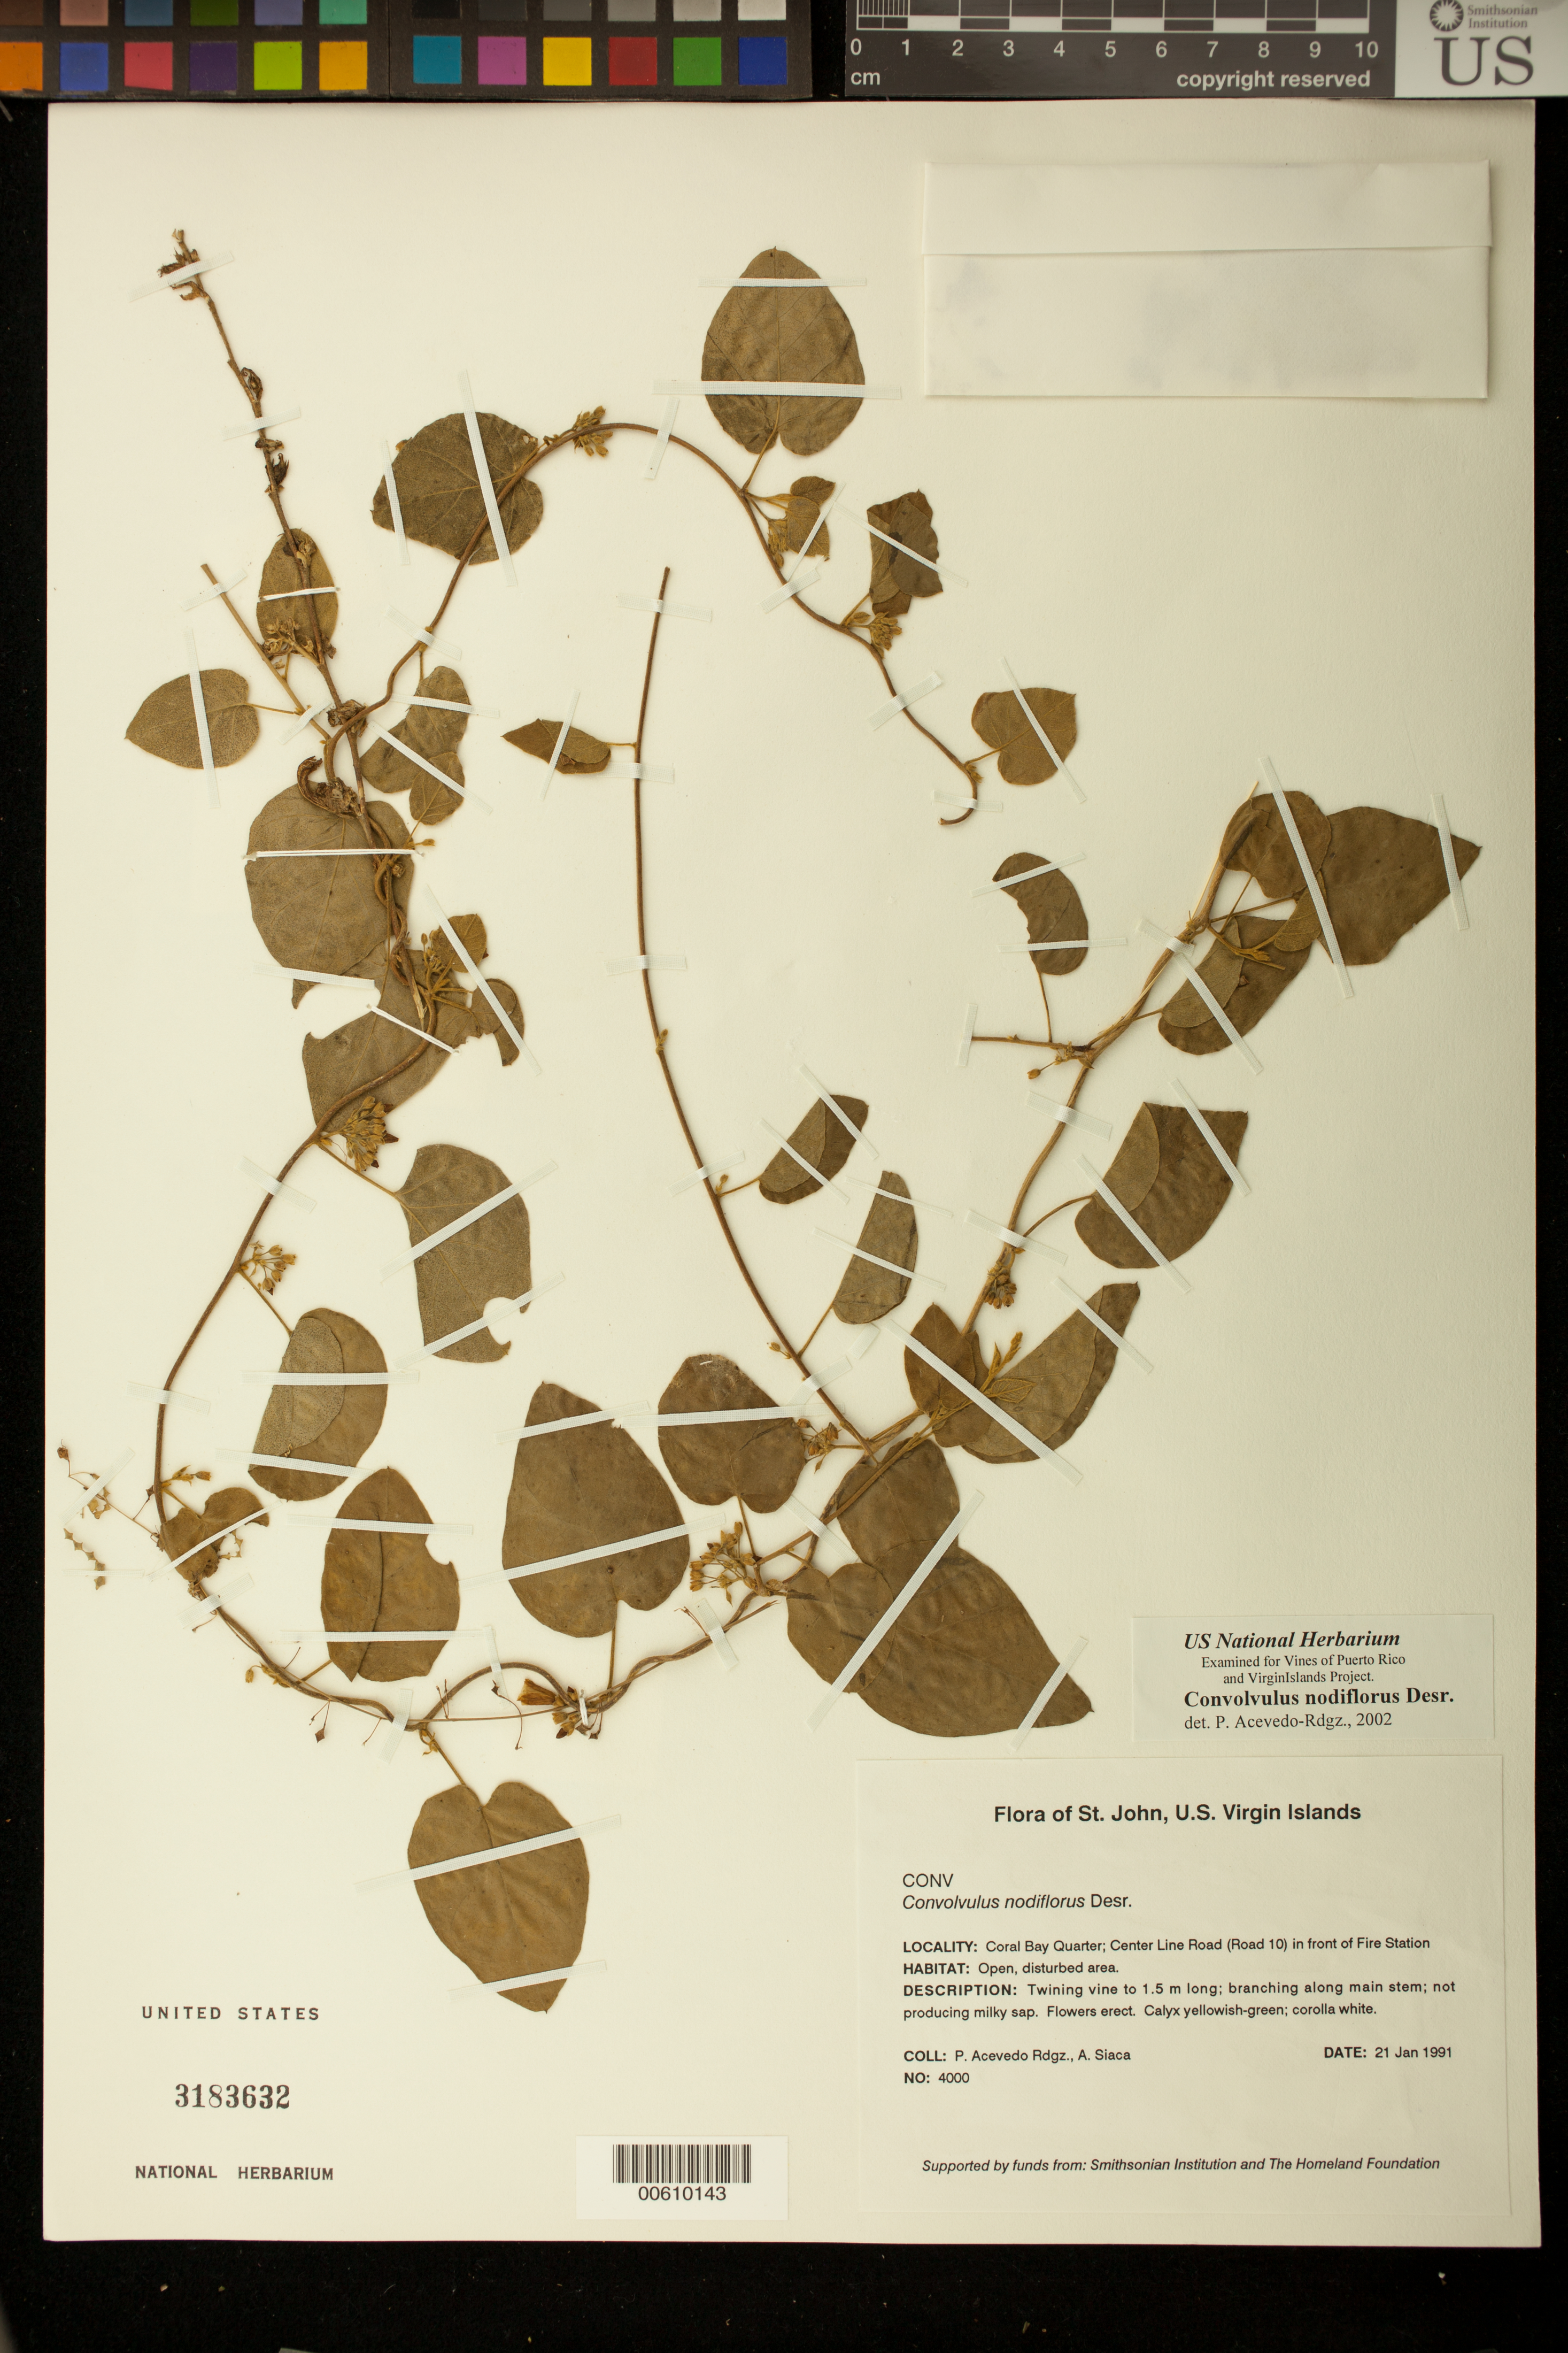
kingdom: Plantae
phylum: Tracheophyta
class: Magnoliopsida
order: Solanales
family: Convolvulaceae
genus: Convolvulus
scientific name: Convolvulus nodiflorus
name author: Desr.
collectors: P. Acevedo-Rodr. & A. Siaca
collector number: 4000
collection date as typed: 21 Jan 1991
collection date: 1991-01-21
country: U.S. Virgin Islands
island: St. John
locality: Coral Bay Quarter; Center Line Road (Road 10) in front of Fire Station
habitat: Open, disturbed area.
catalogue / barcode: US 3183632